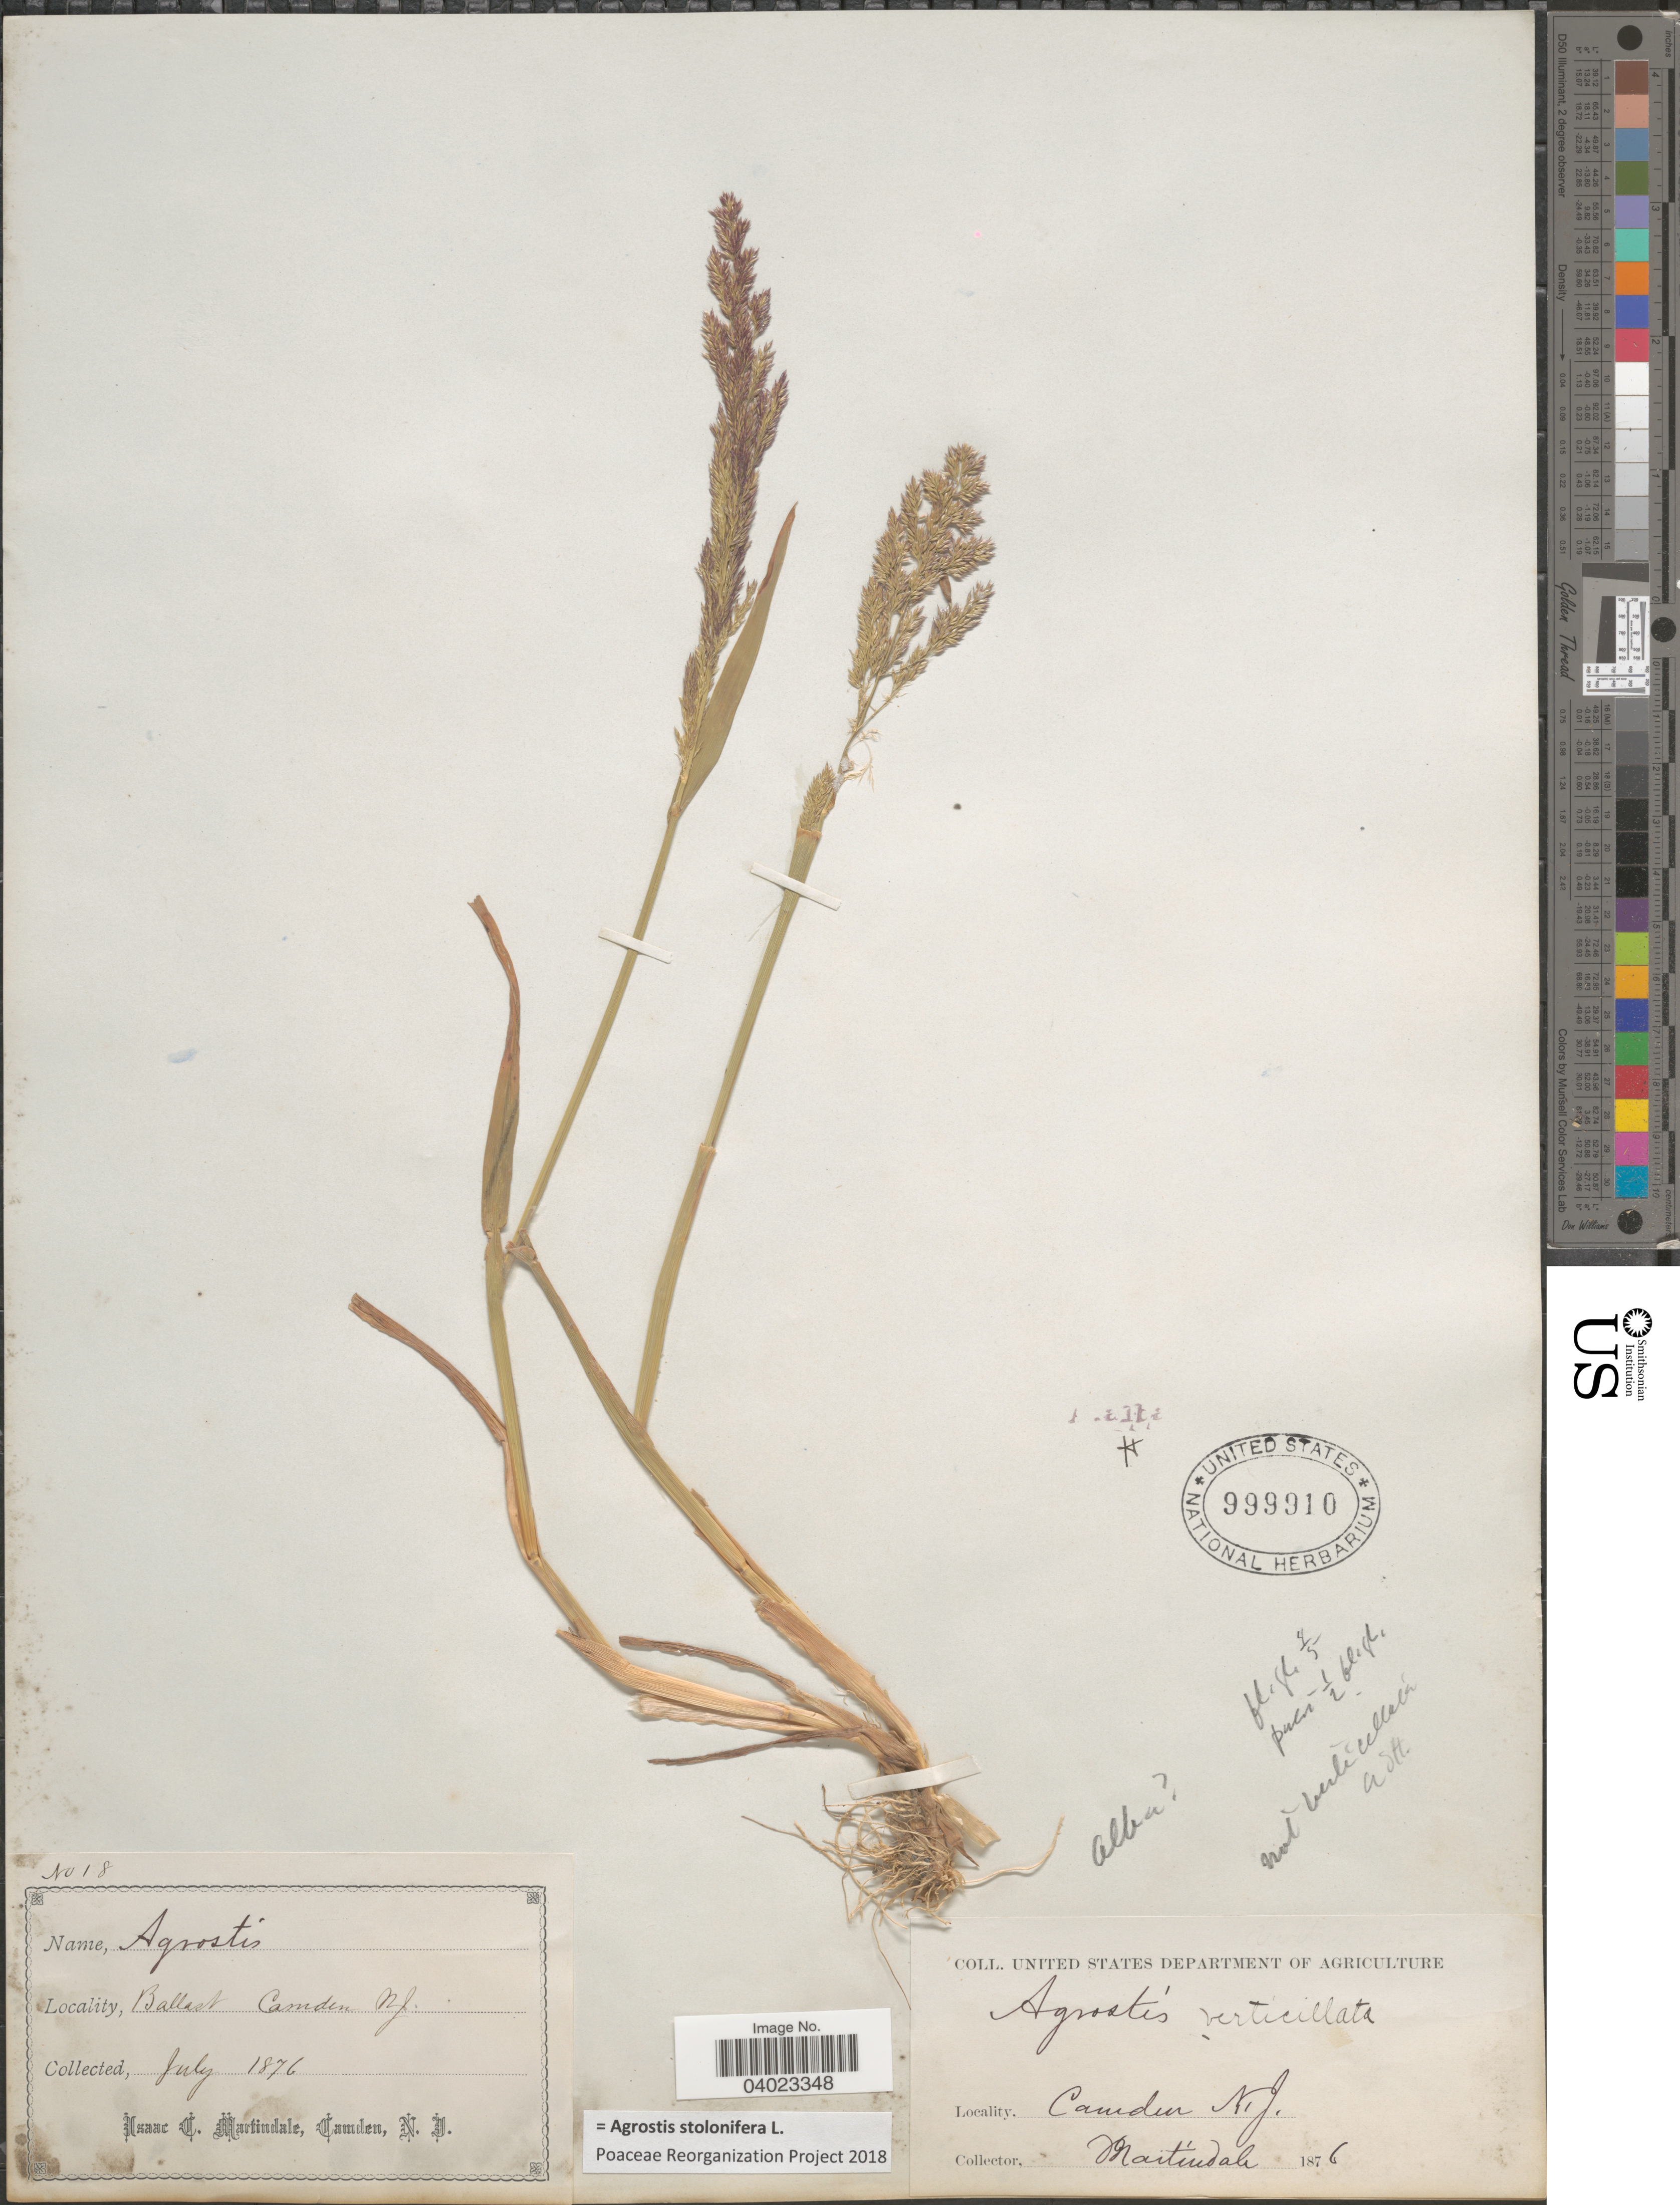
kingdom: Plantae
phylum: Tracheophyta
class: Liliopsida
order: Poales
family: Poaceae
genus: Agrostis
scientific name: Agrostis stolonifera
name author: L.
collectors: I. C. Martindale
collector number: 18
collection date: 1876-07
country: United States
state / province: New Jersey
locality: Ballast, Camden.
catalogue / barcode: US 999910